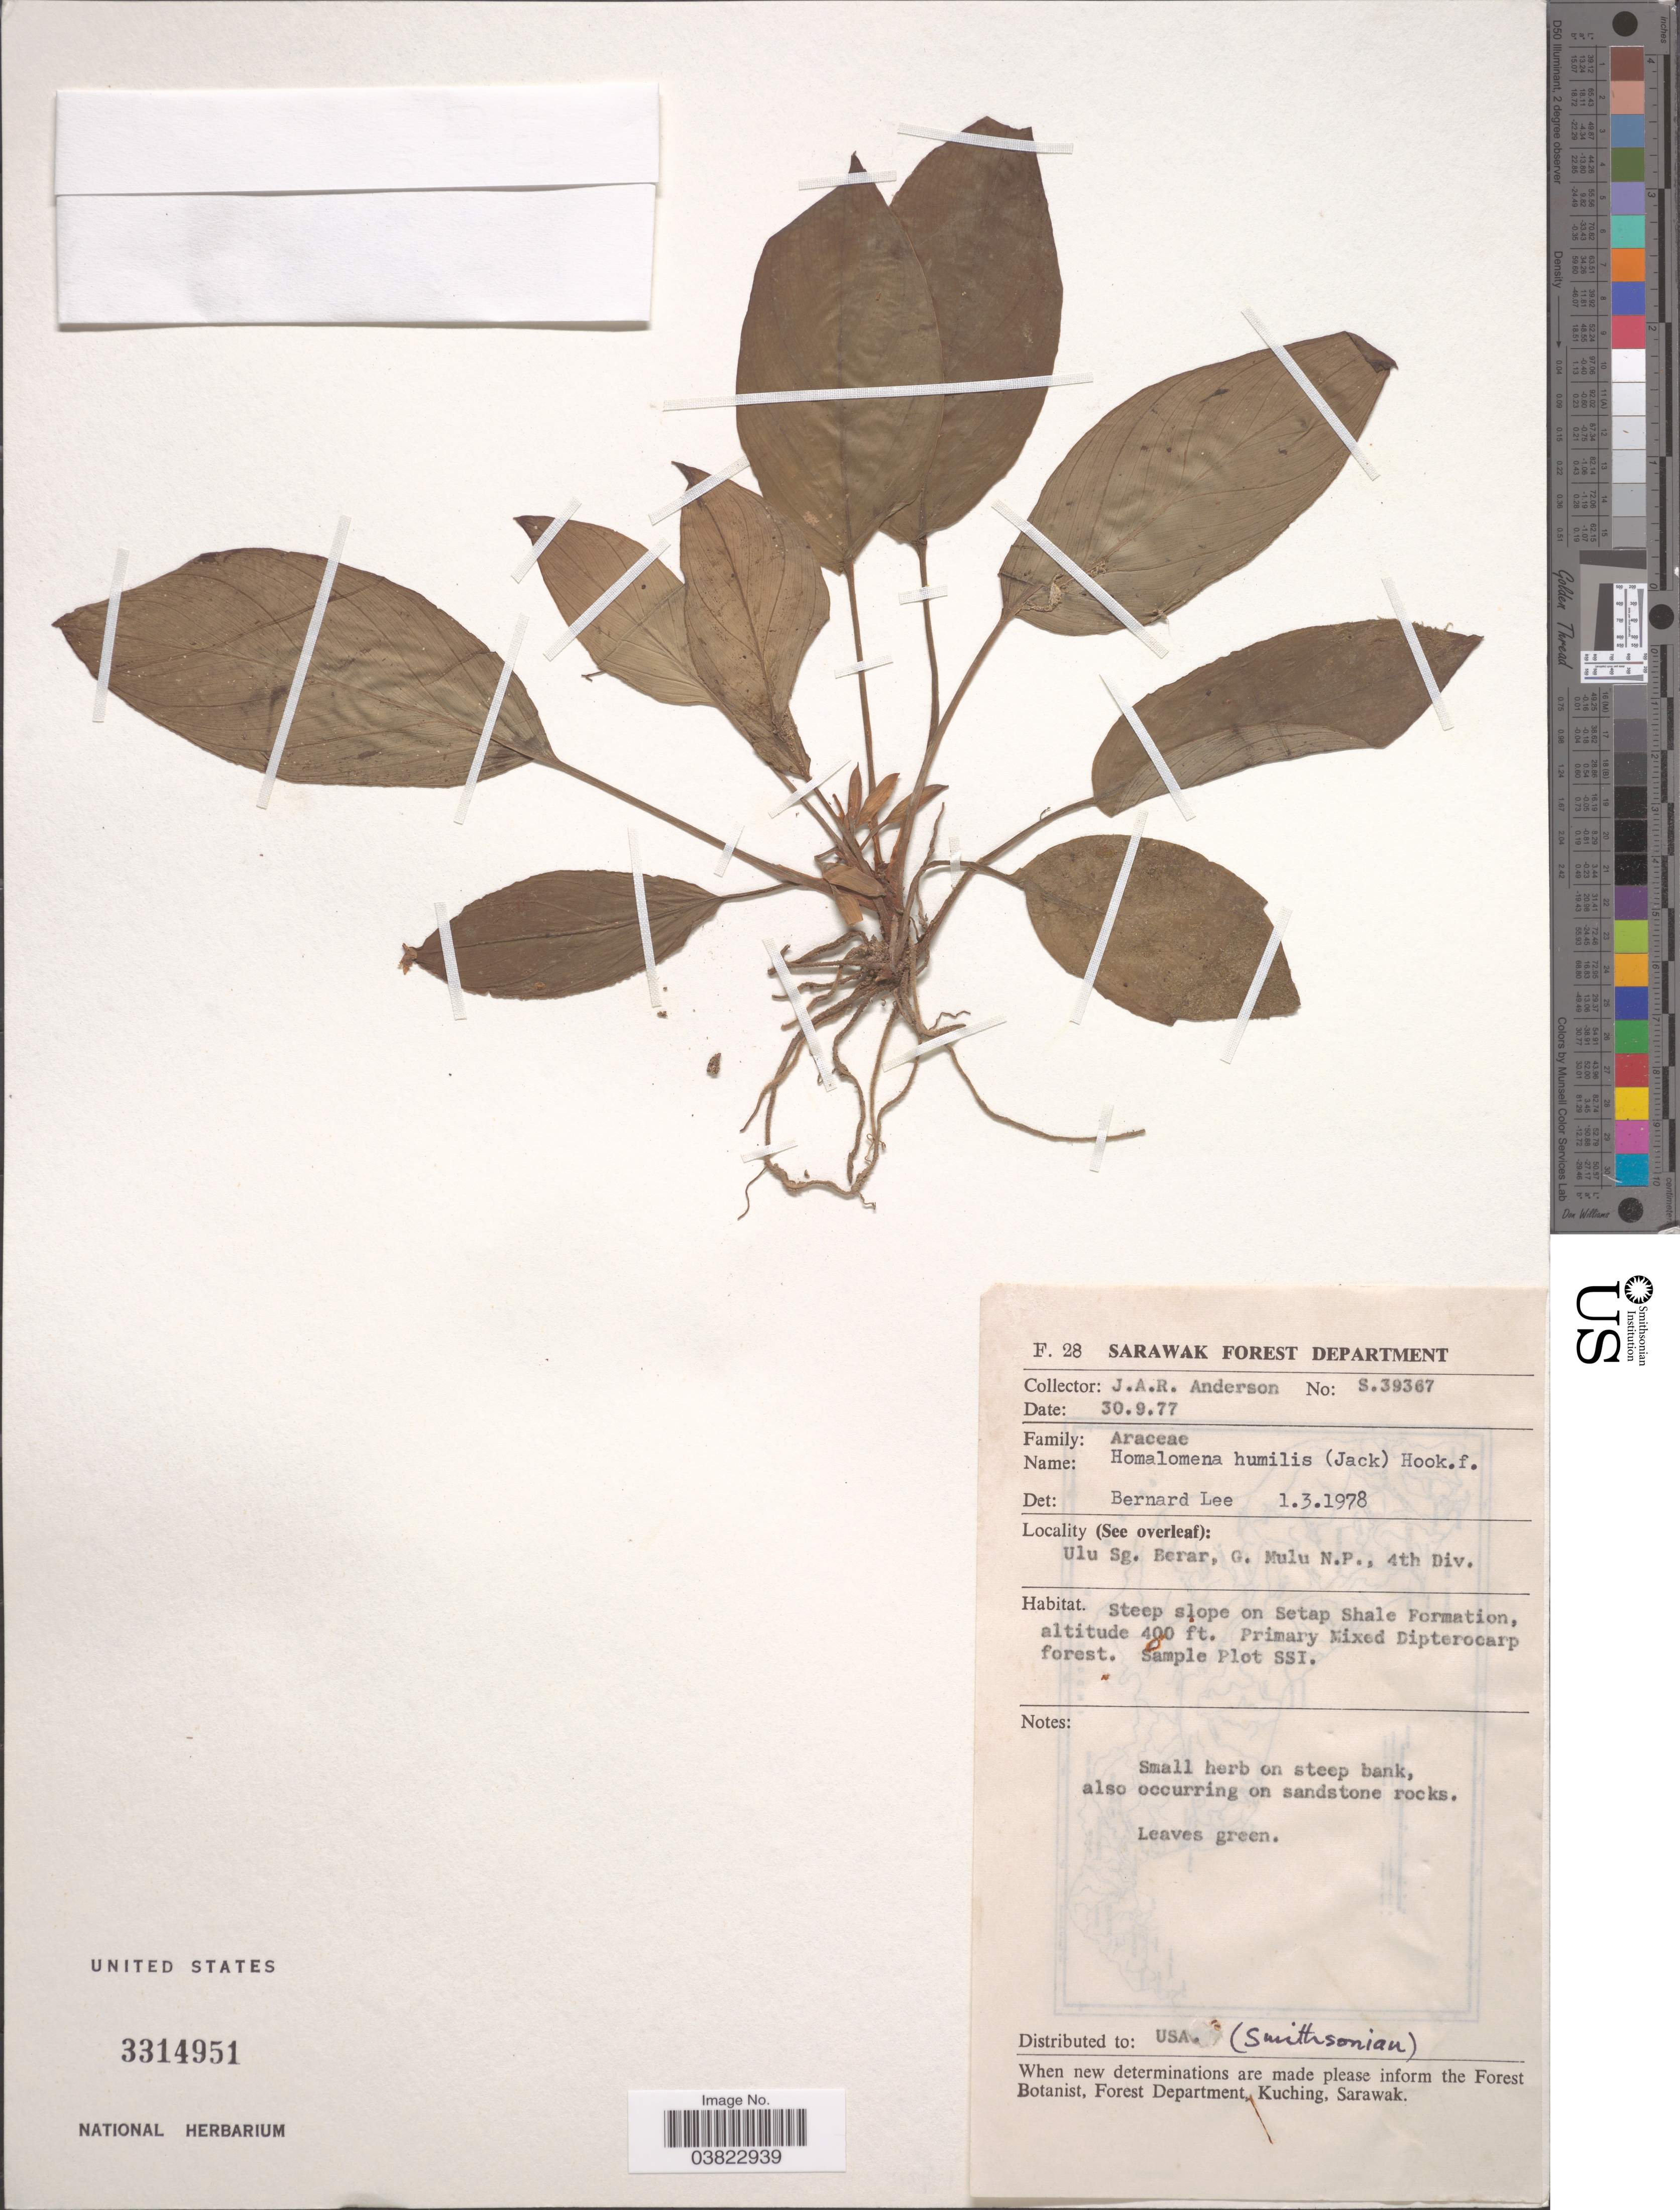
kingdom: Plantae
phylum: Tracheophyta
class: Liliopsida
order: Alismatales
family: Araceae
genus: Homalomena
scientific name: Homalomena humilis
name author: (Jack) Hook. f.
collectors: J. A. R. Anderson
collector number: S.39367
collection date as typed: Transcribed d/m/y: 30/9/77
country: Malaysia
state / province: Sarawak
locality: Ulu Sg. Berar, G. Mulu N.P., 4th Div.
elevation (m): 122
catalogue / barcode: US 3314951